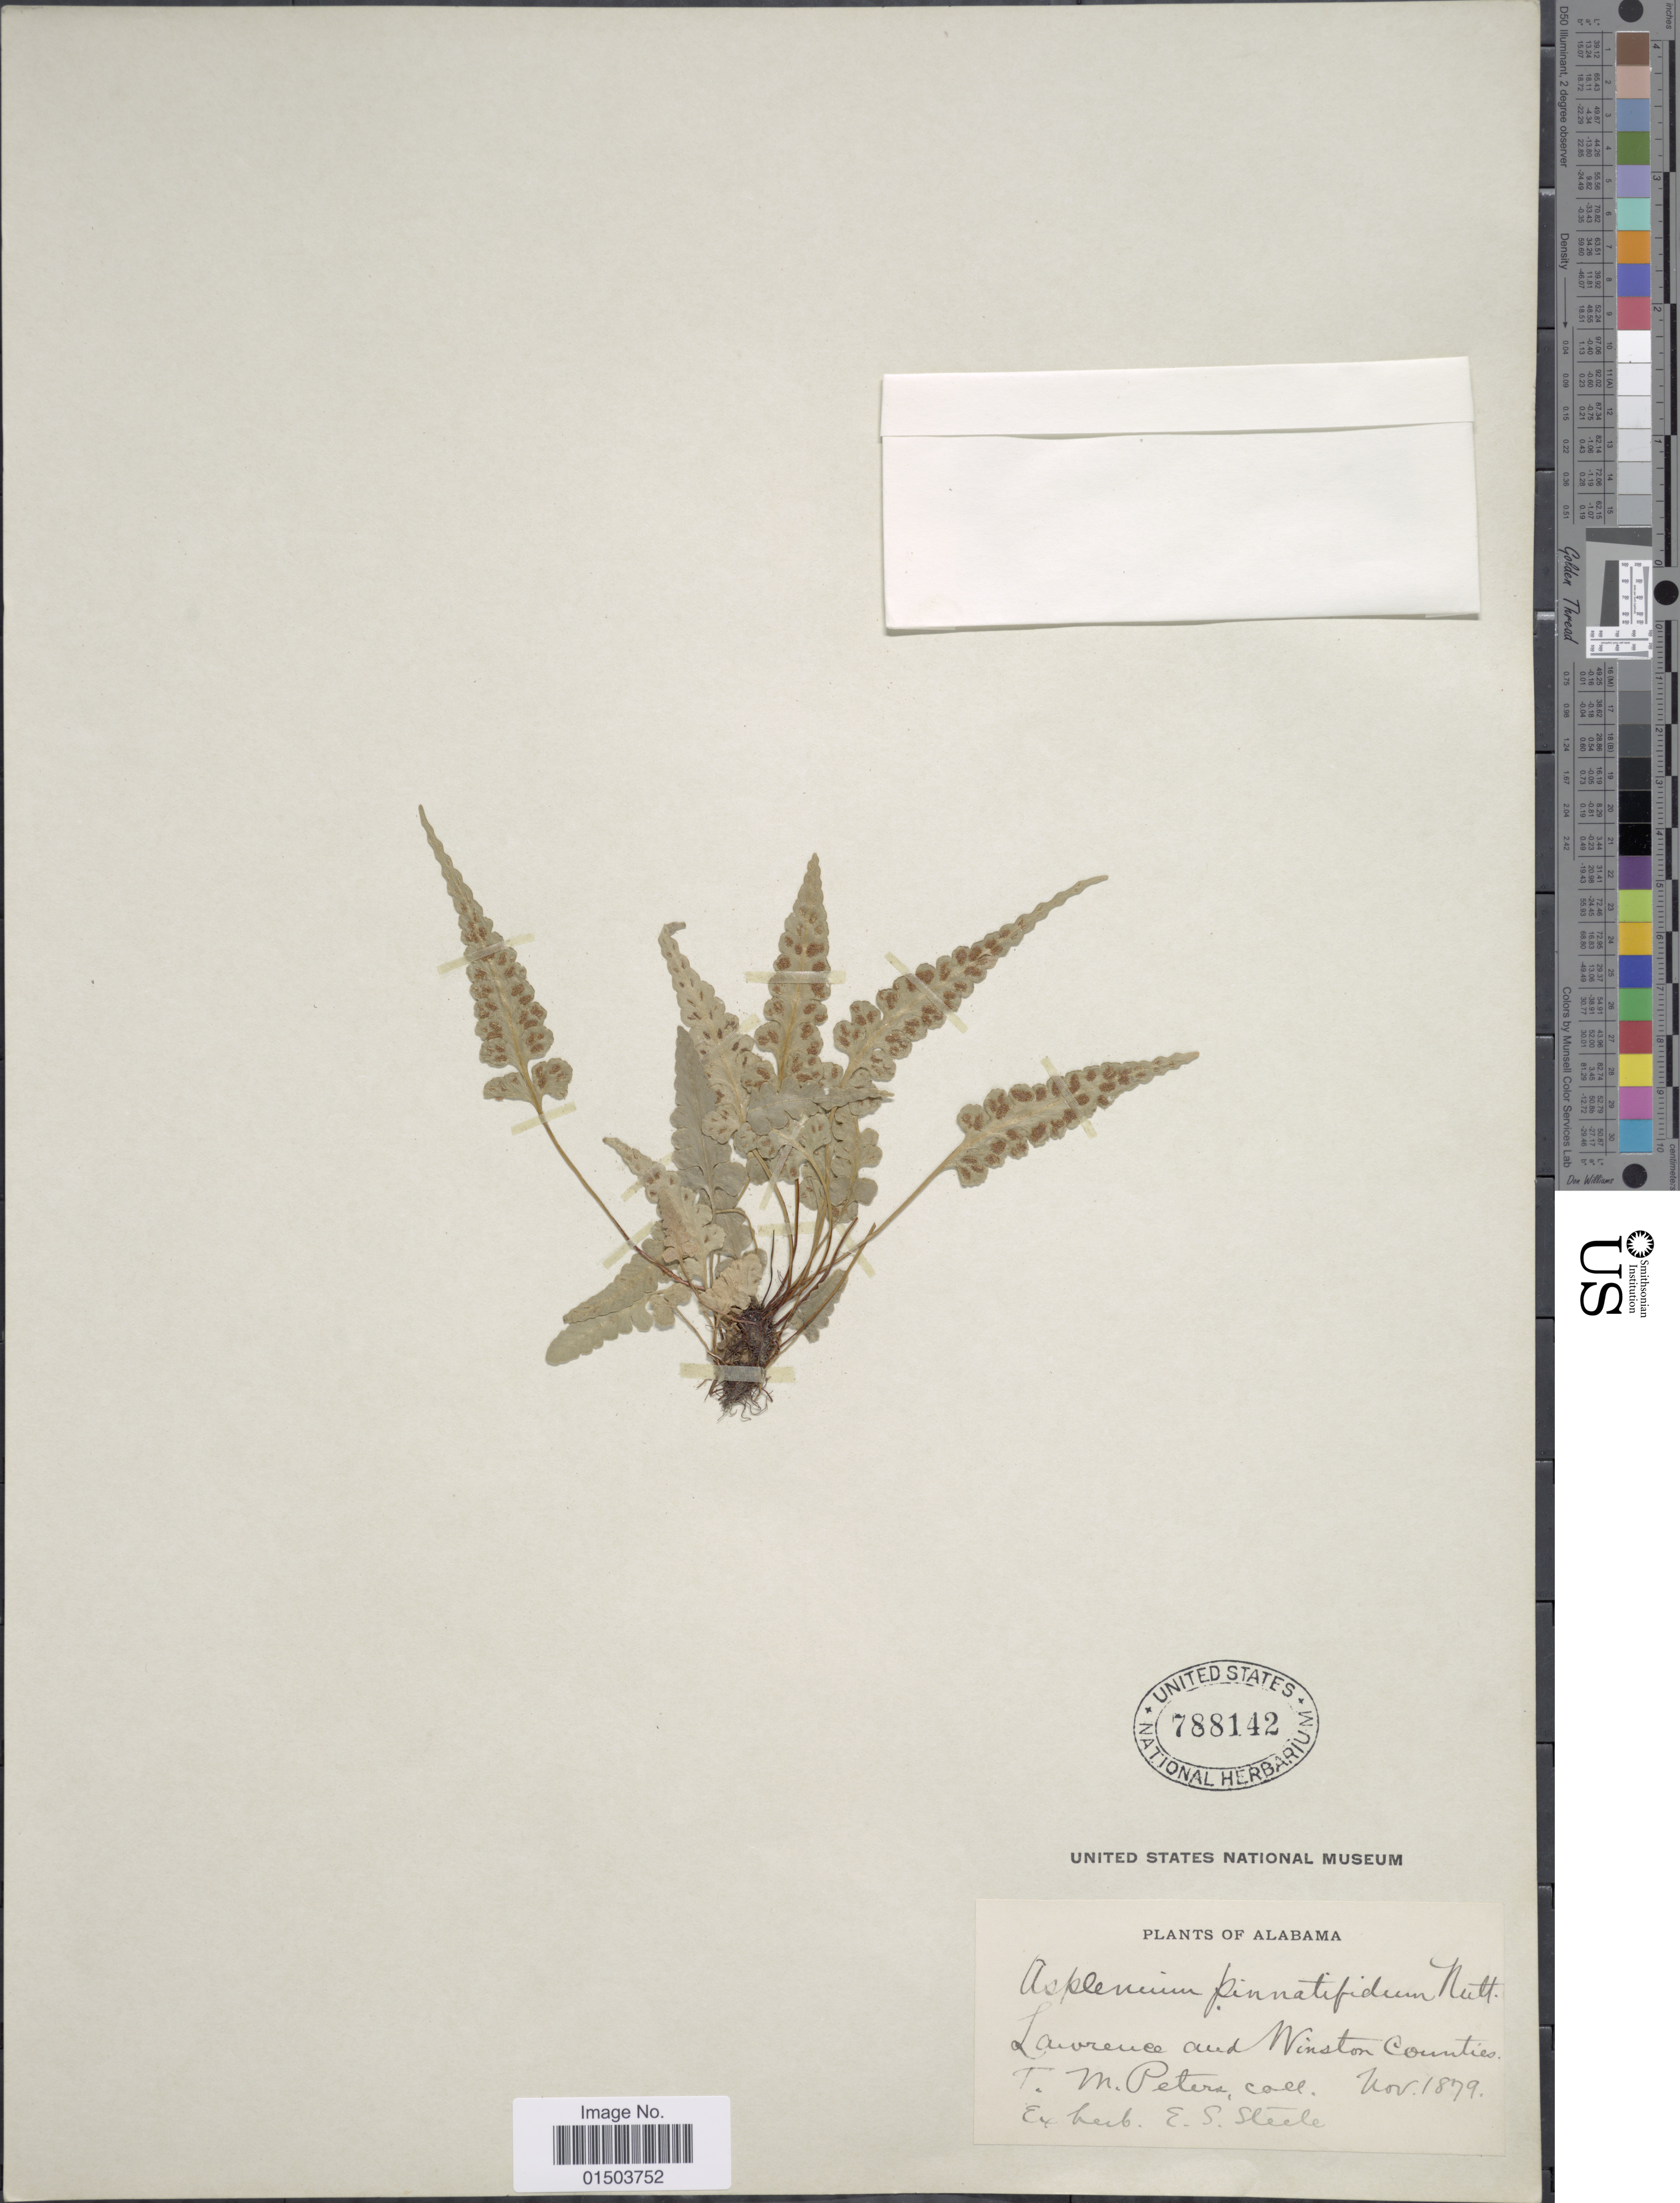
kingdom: Plantae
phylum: Tracheophyta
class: Polypodiopsida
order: Polypodiales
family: Aspleniaceae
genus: Asplenium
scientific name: Asplenium pinnatifidum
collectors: T. Peters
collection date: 1879-11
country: United States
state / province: Alabama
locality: Lawrence and Winston Counties.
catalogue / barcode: US 788142